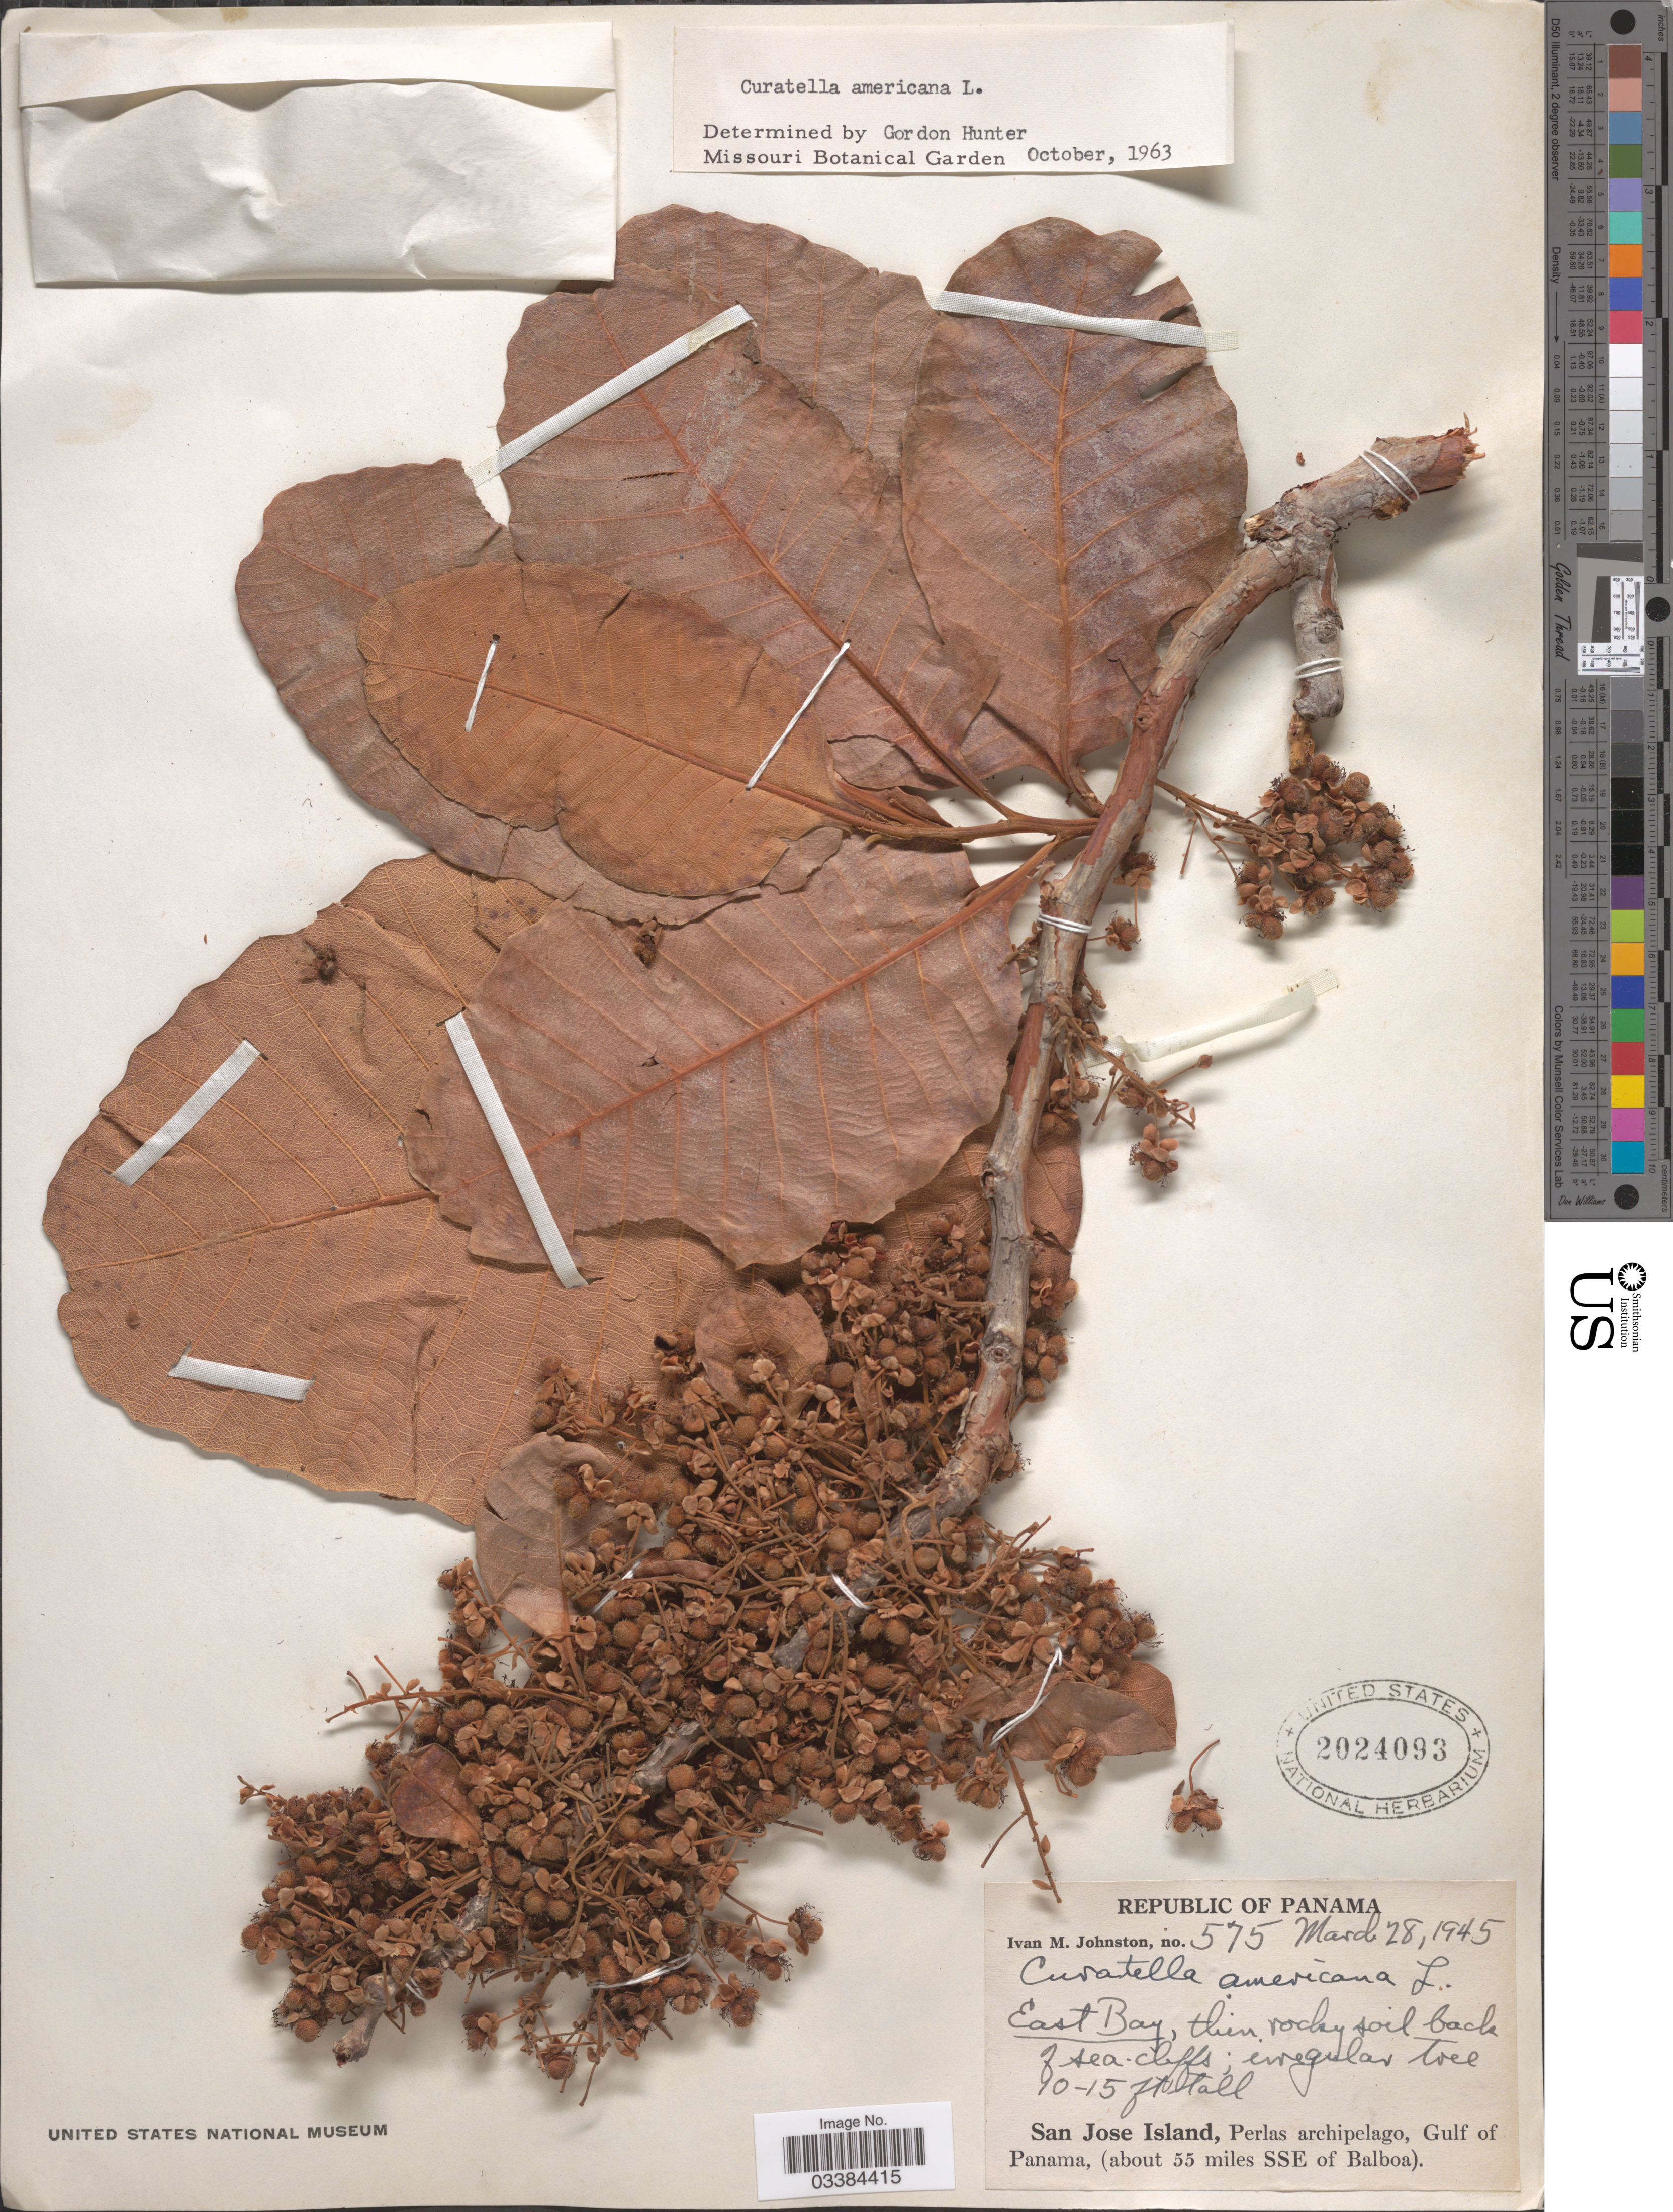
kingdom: Plantae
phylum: Tracheophyta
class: Magnoliopsida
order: Dilleniales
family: Dilleniaceae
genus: Curatella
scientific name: Curatella americana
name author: L.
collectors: I.M. Johnston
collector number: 575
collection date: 1945-03-28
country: Panama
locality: San Jose Island, Perlas archipelago, Gulf of Panama, (about 55 miles SSE of Balboa).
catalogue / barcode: US 2024093